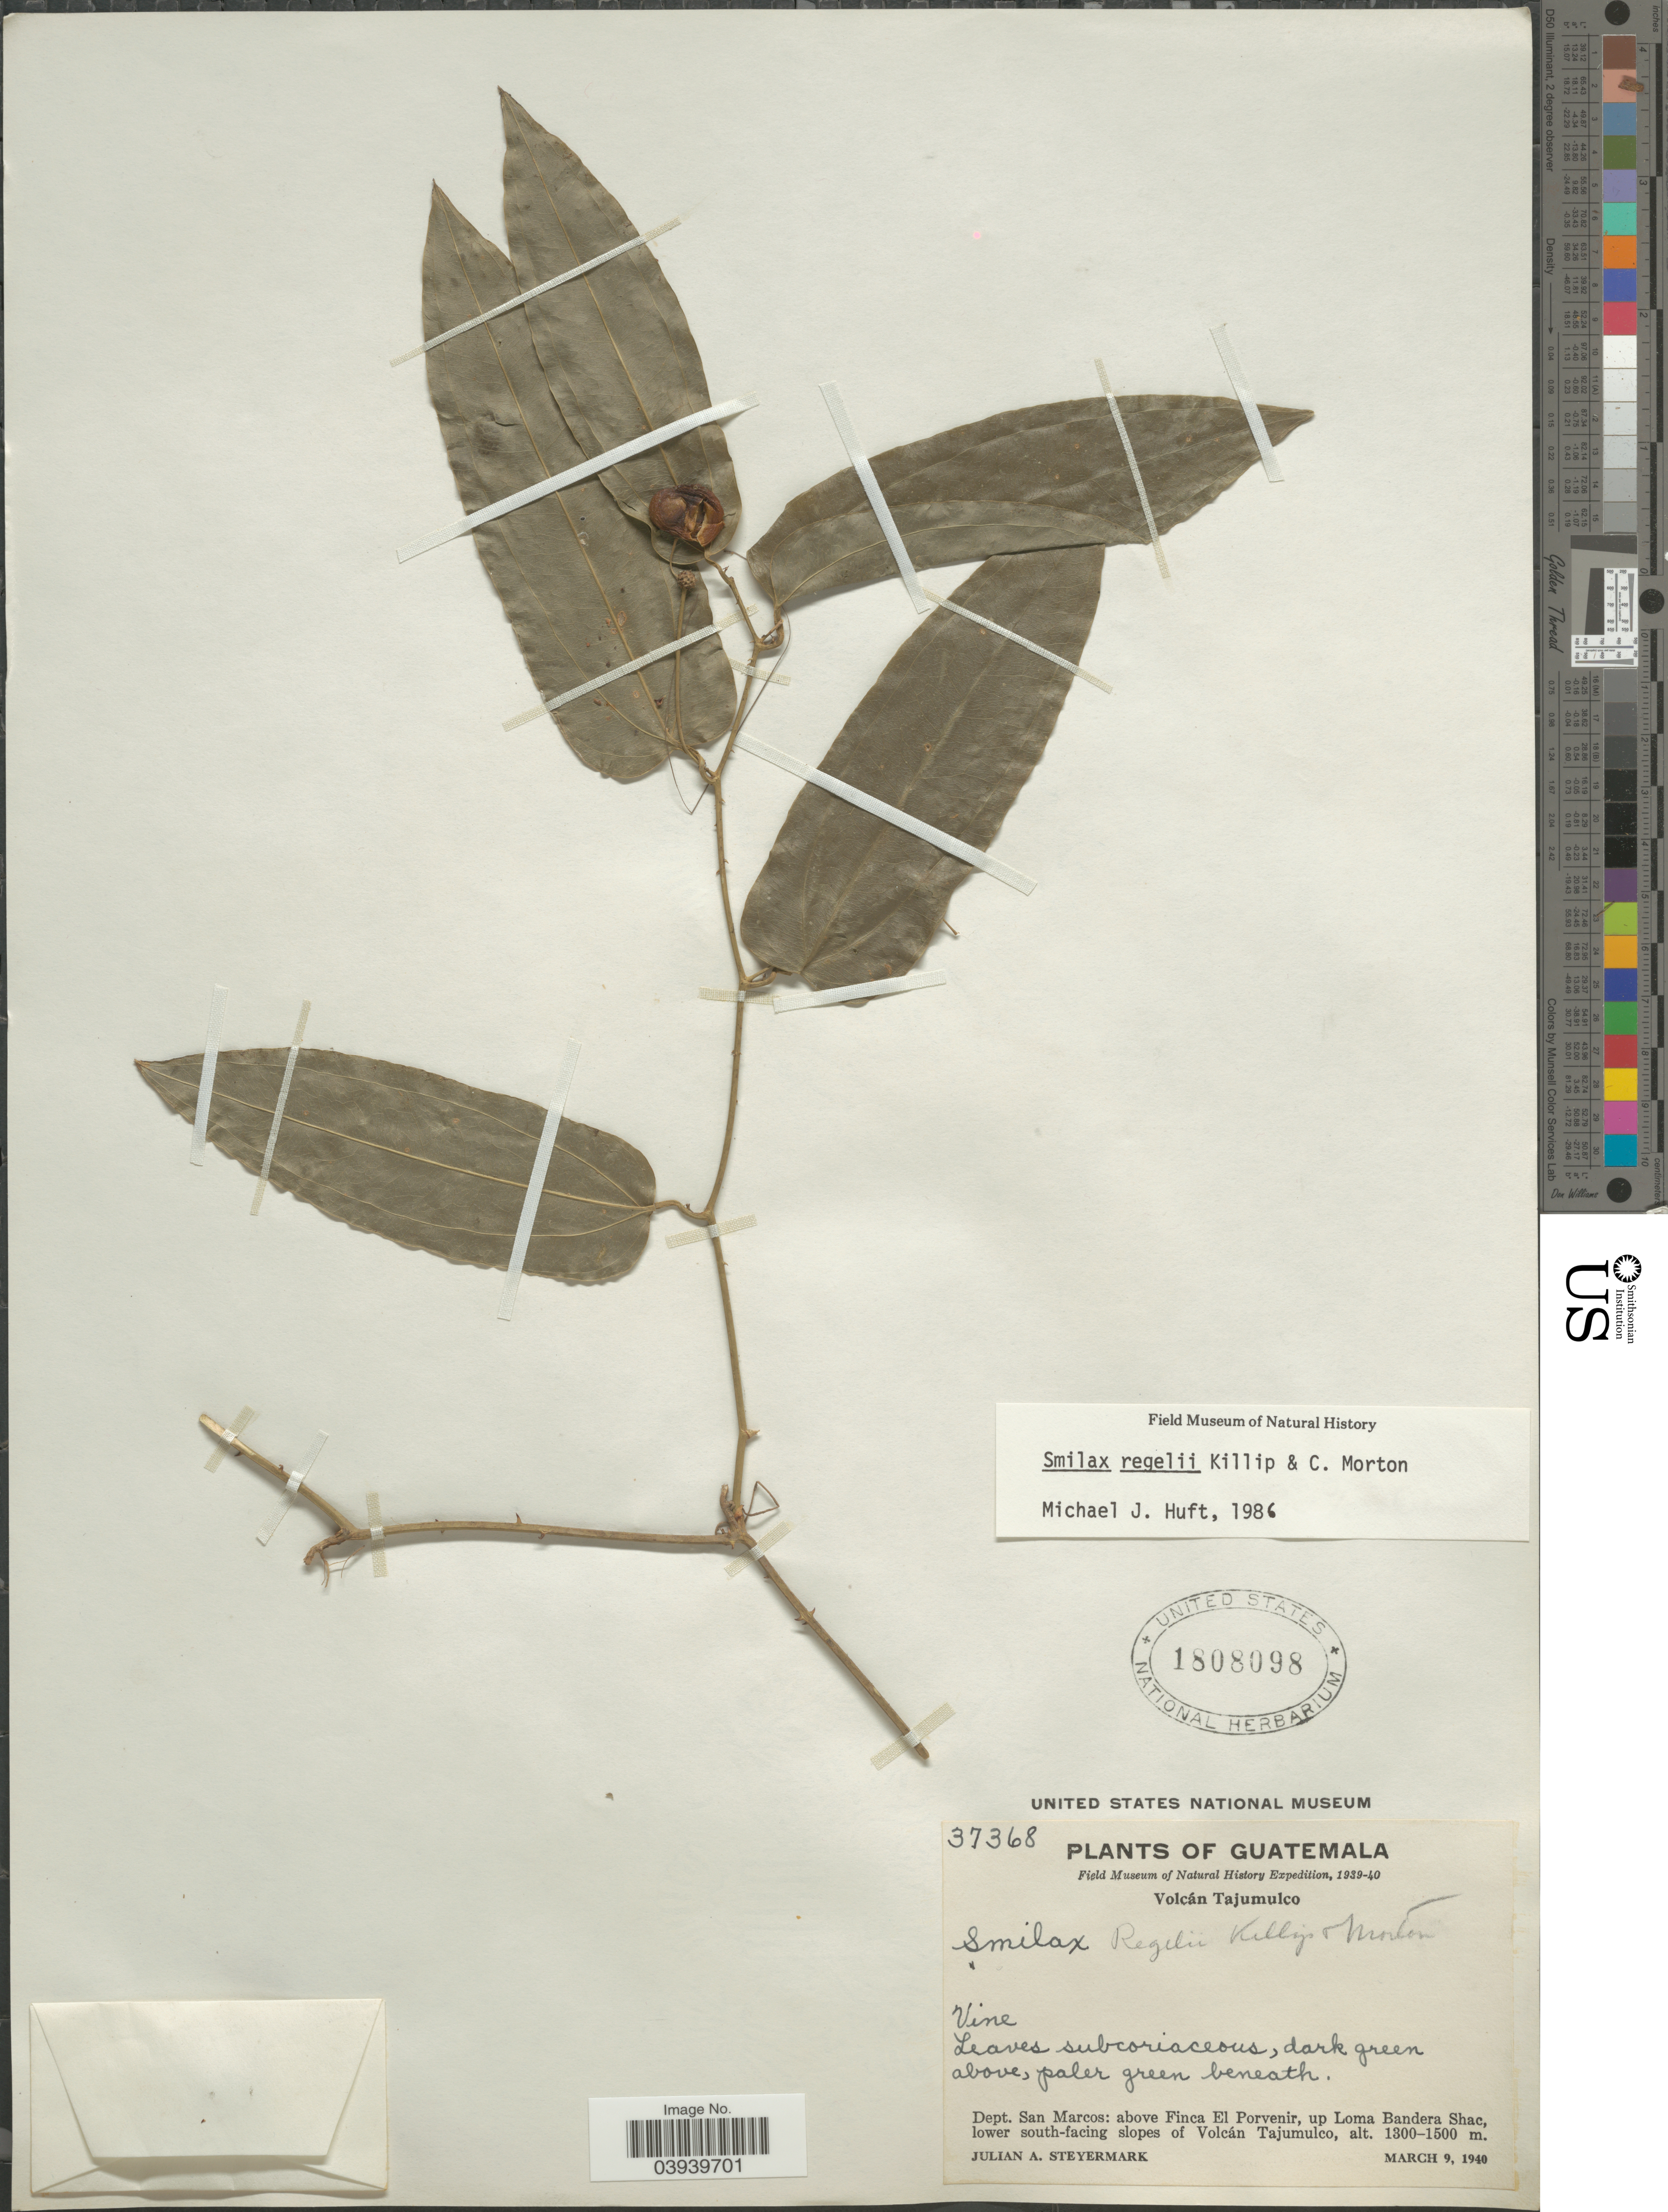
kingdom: Plantae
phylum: Tracheophyta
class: Liliopsida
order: Liliales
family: Smilacaceae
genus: Smilax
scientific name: Smilax regelii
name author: Killip & C.V. Morton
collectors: J. Steyermark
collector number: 37368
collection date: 1940-03-09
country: Guatemala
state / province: San Marcos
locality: Volcán Tajumulco. Dept. San Marcos: above Finca El Porvenir, up Loma Bandera Shac, lower south-facing slopes of Volcán Tajumulco.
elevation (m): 1300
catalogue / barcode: US 1808098